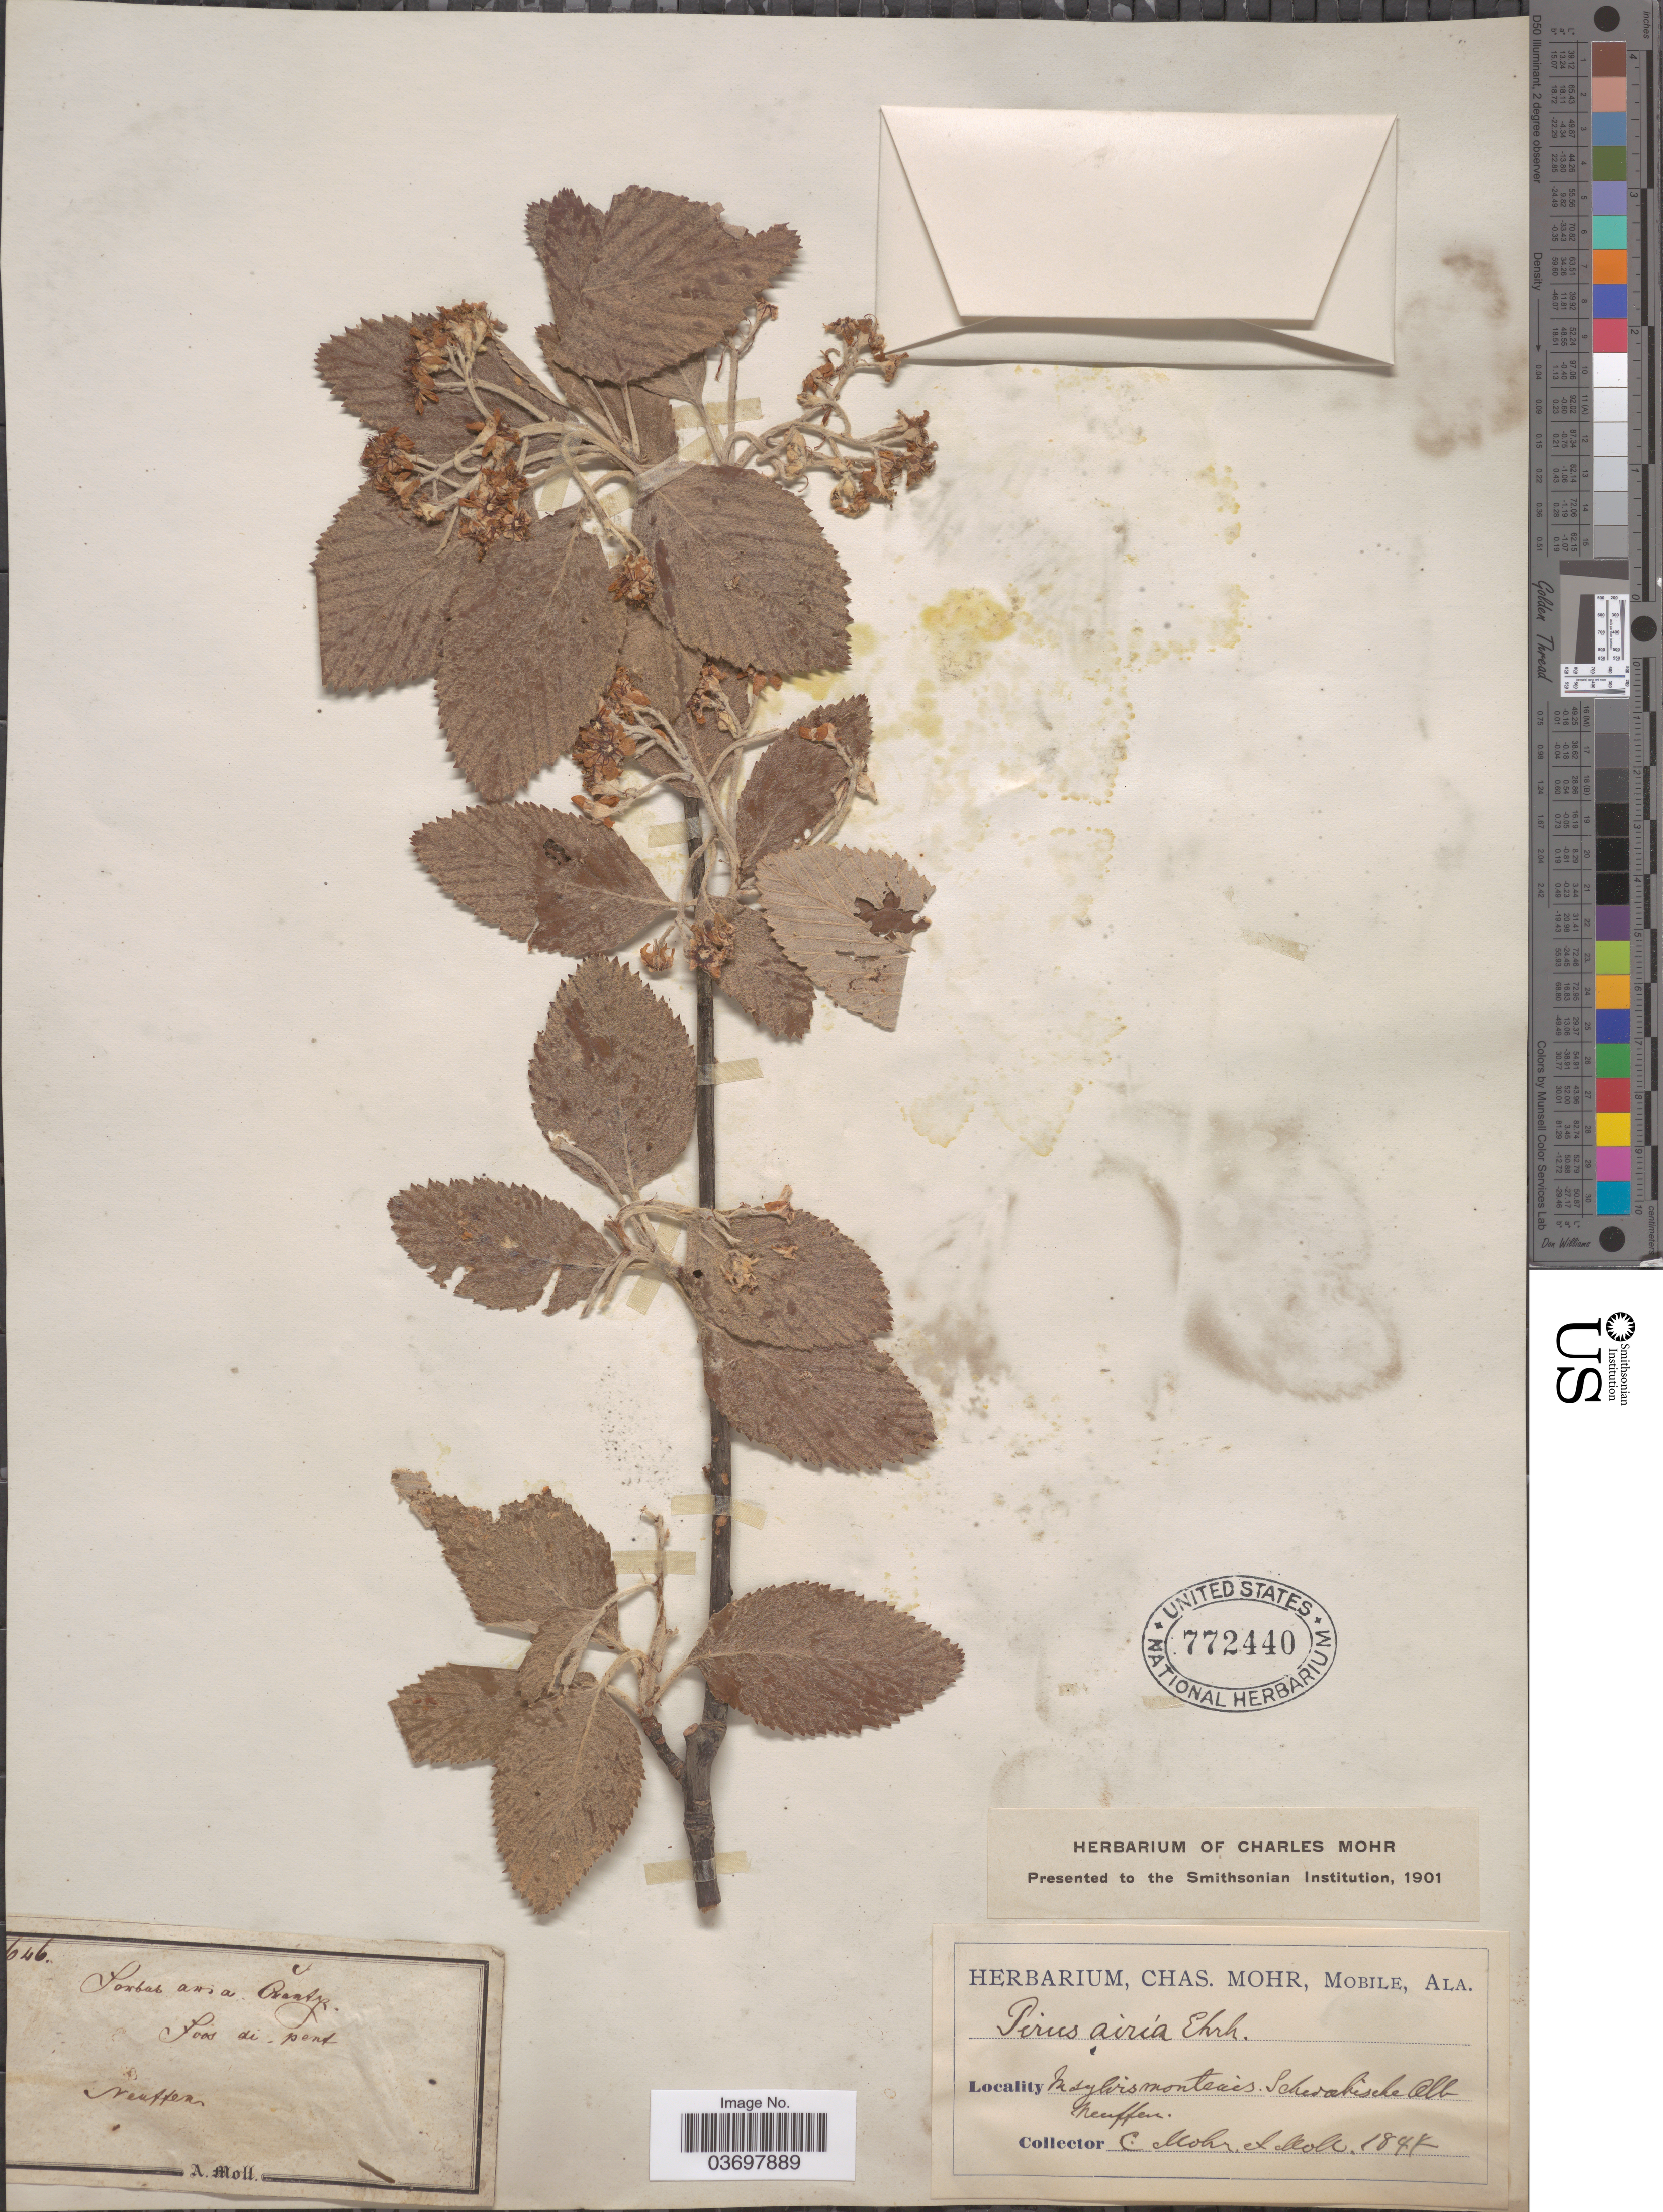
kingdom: Plantae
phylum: Tracheophyta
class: Magnoliopsida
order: Rosales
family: Rosaceae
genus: Sorbus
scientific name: Sorbus aria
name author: (L.) Crantz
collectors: Mohr, C. T. (herbarium) & A. Moll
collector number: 646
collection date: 1847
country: Germany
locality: Soas di-pont. [unsure placement] Neuffen. In sylvis montanis Schedakiscke Elb. Neuffen. [interpreted]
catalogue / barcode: US 772440